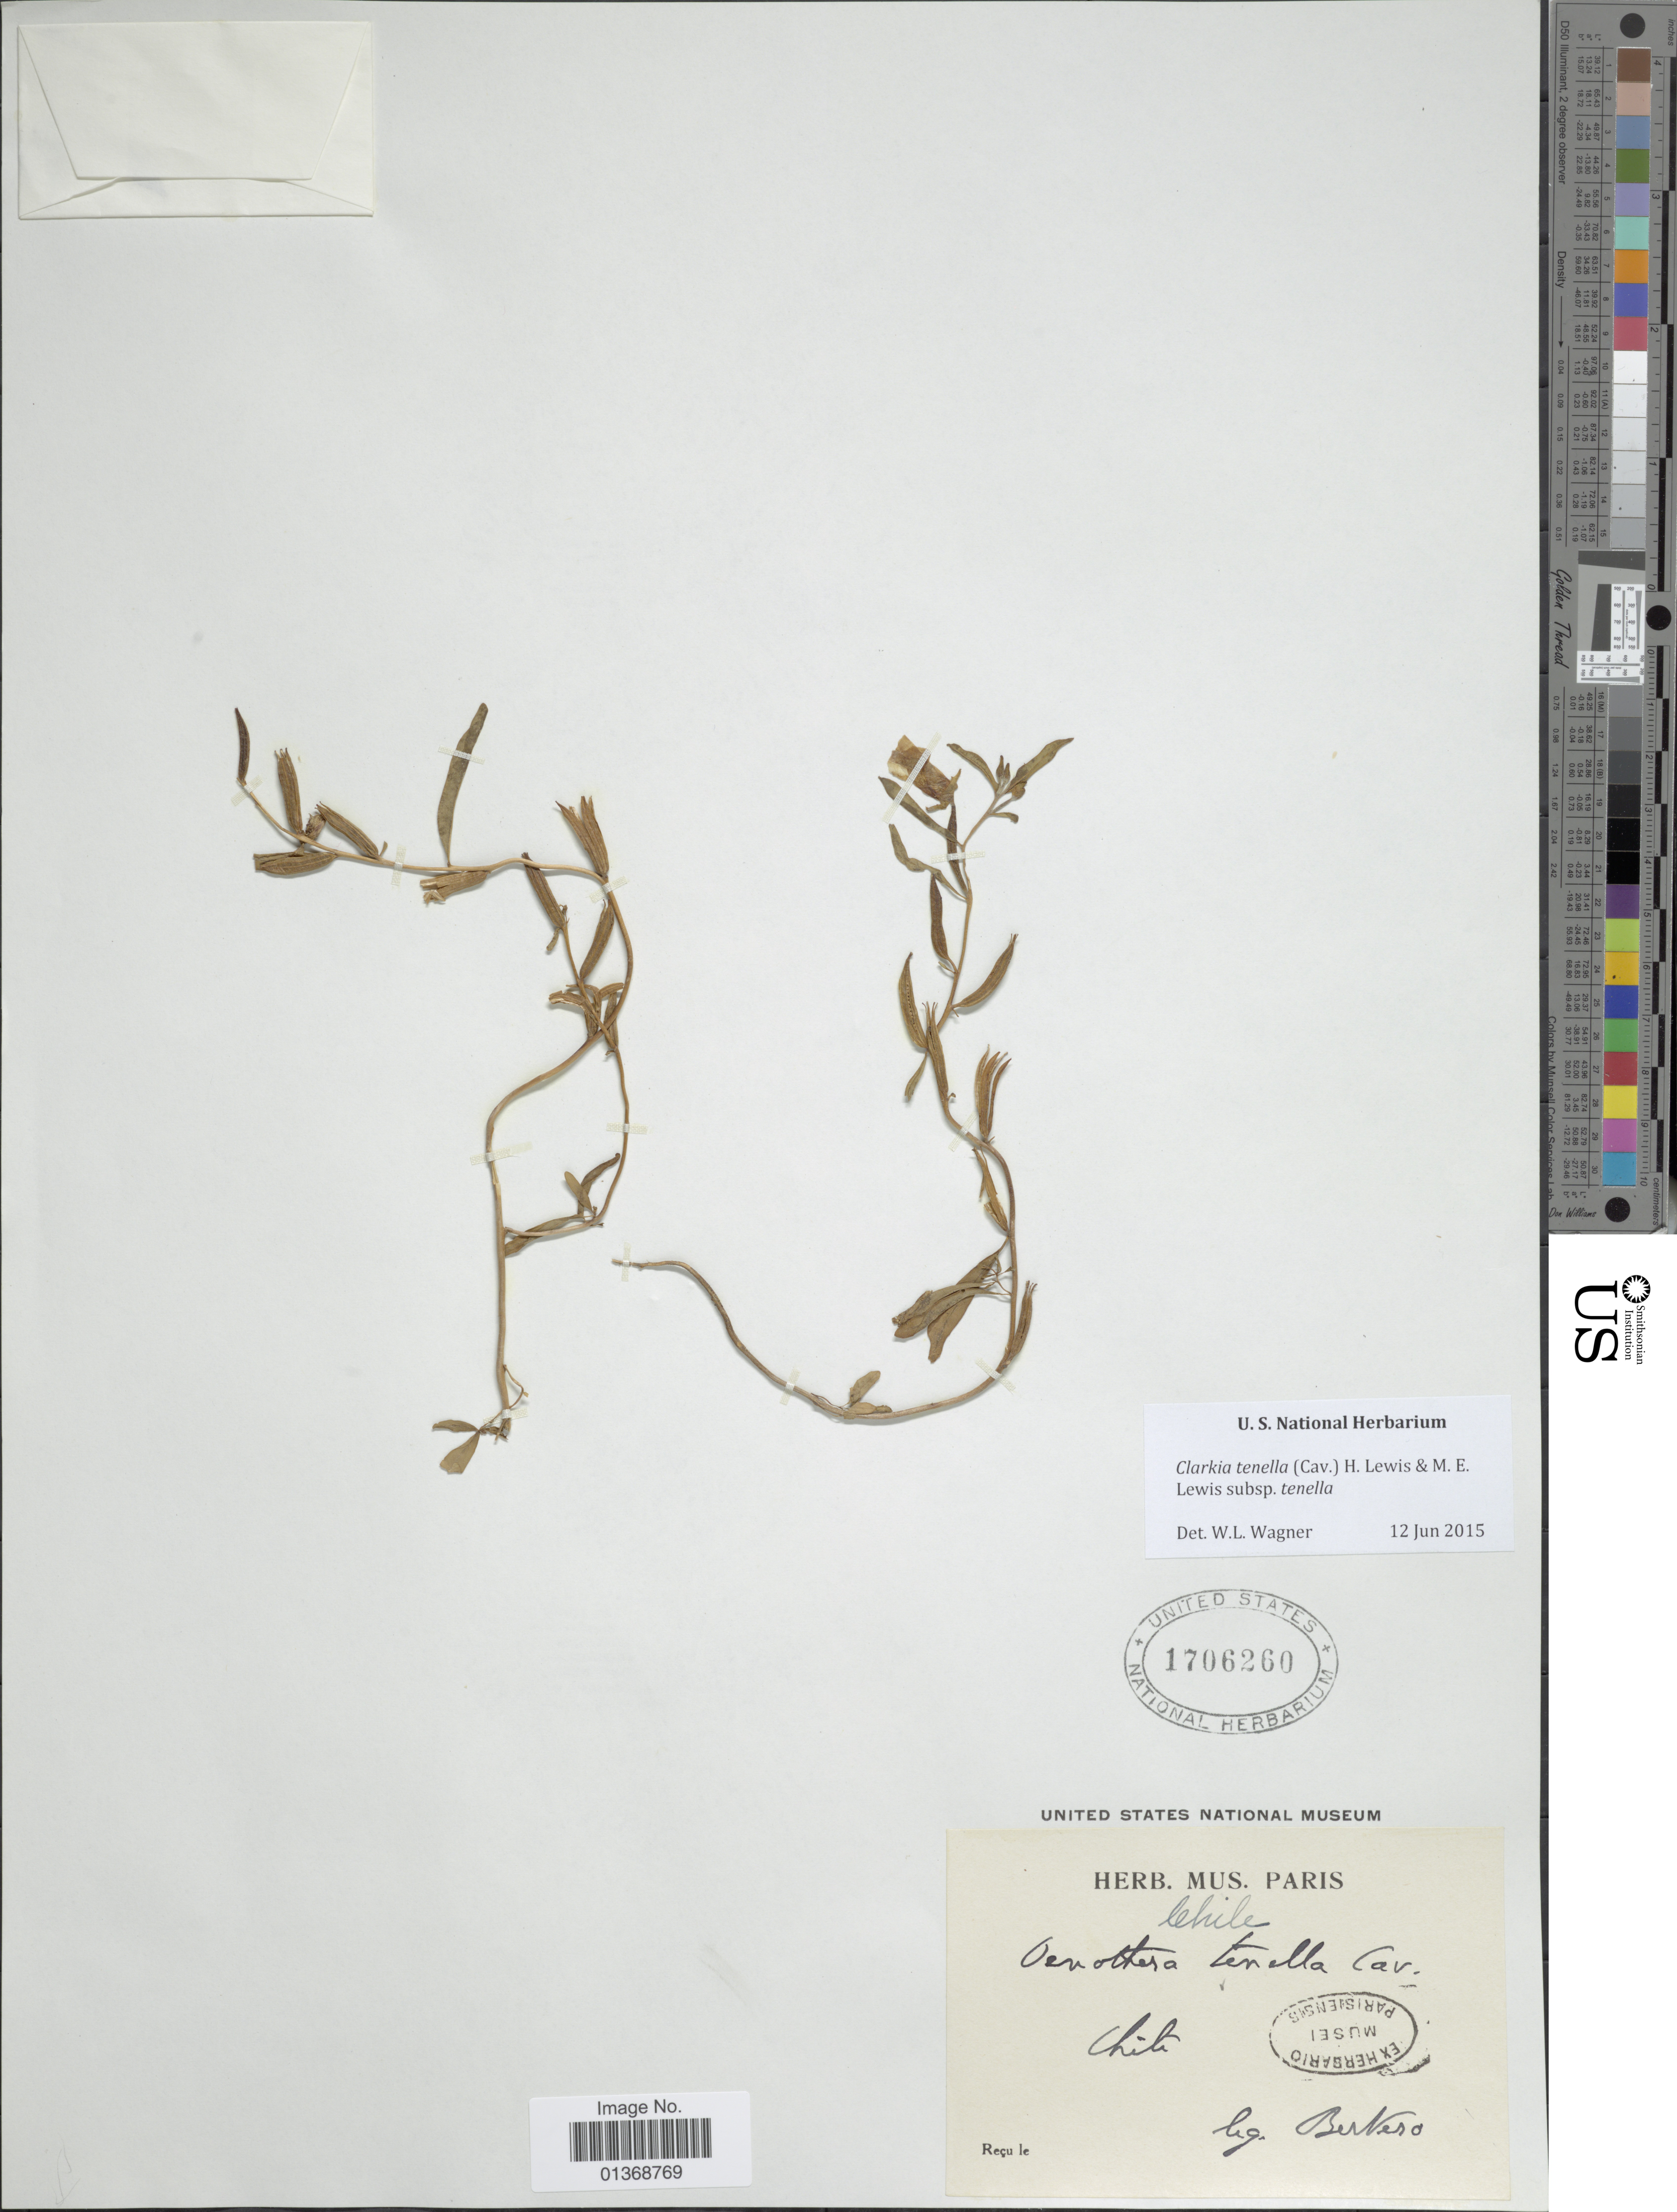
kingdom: Plantae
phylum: Tracheophyta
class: Magnoliopsida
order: Myrtales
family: Onagraceae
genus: Clarkia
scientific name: Clarkia tenella subsp. tenella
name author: (Cav.) F. H. Lewis & M.E. Lewis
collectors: Berkero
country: Chile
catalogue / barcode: US 1706260